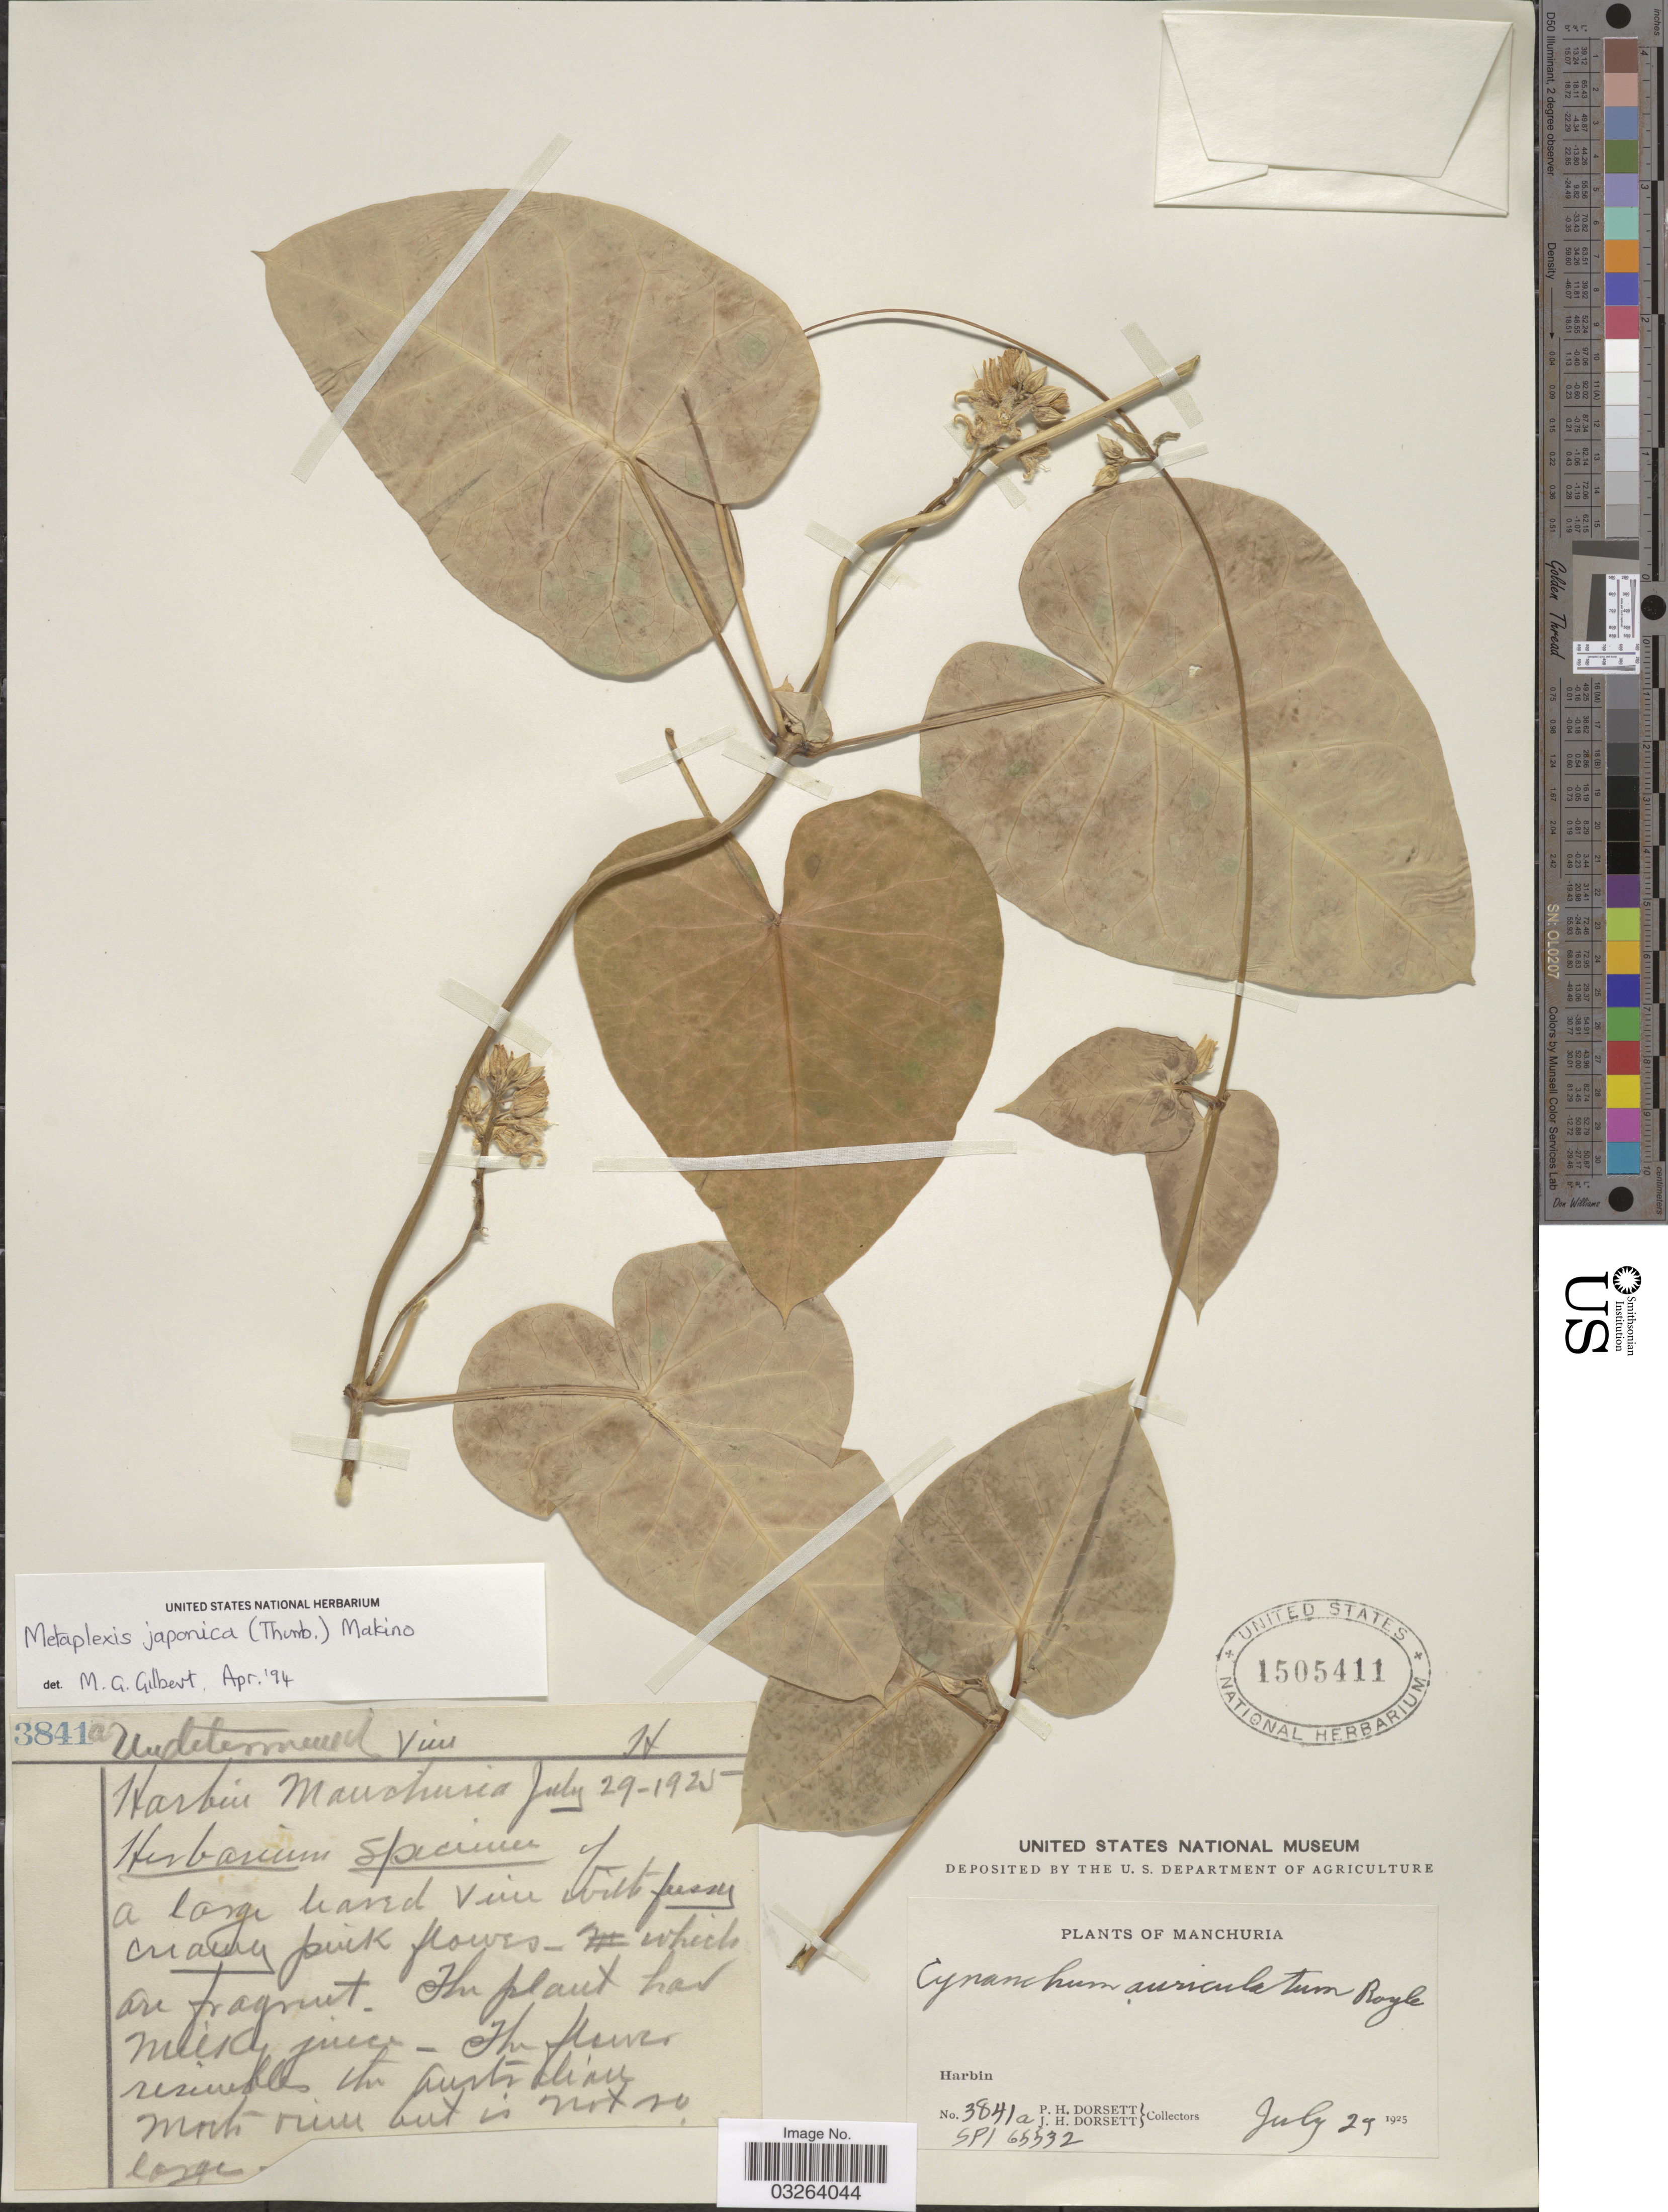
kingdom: Plantae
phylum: Tracheophyta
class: Magnoliopsida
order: Gentianales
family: Apocynaceae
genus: Metaplexis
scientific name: Metaplexis japonica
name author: (Thunb.) Makino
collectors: P. H. Dorsett & J. Dorsett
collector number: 3841a/SPI65532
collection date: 1925-07-29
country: China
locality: Manchuria. Harbin.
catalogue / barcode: US 1505411